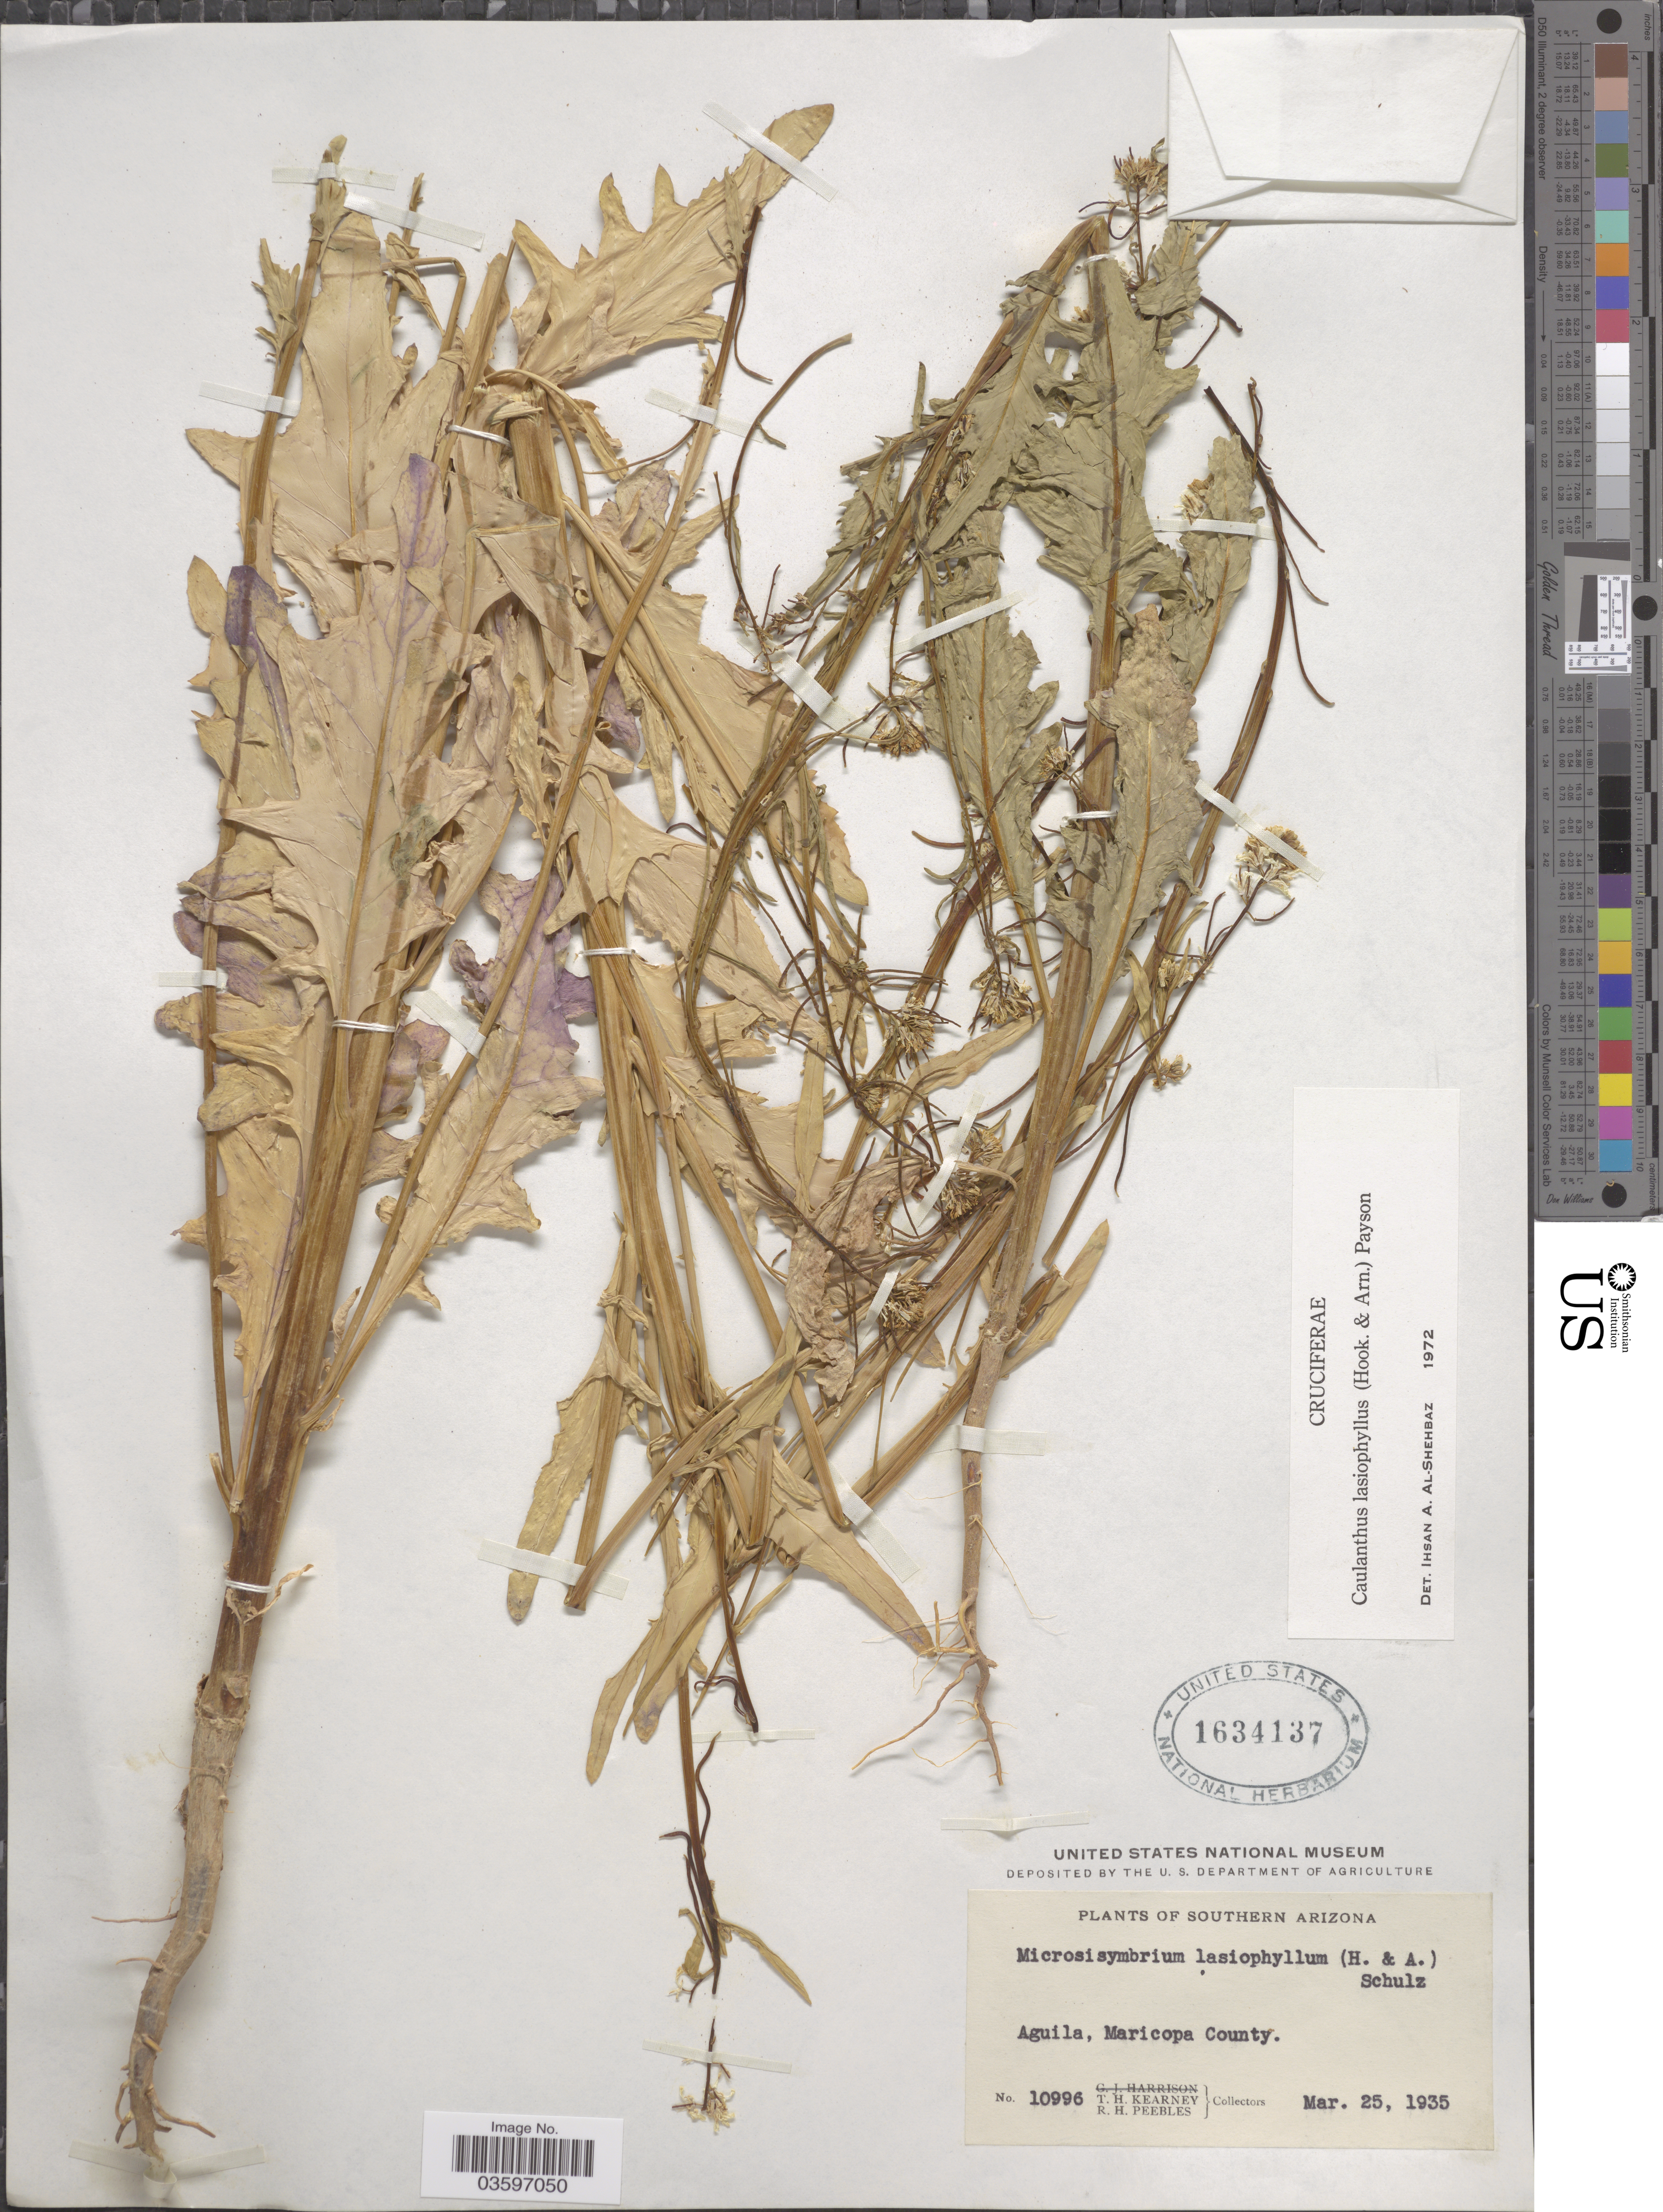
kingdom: Plantae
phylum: Tracheophyta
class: Magnoliopsida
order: Brassicales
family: Brassicaceae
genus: Caulanthus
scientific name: Caulanthus lasiophyllus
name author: (Hook. & Arn.) Payson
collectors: T. H. Kearney & R. H. Peebles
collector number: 10996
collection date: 1935-03-25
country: United States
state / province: Arizona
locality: Southern Arizona. Aguila, Maricopa County.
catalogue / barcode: US 1634137